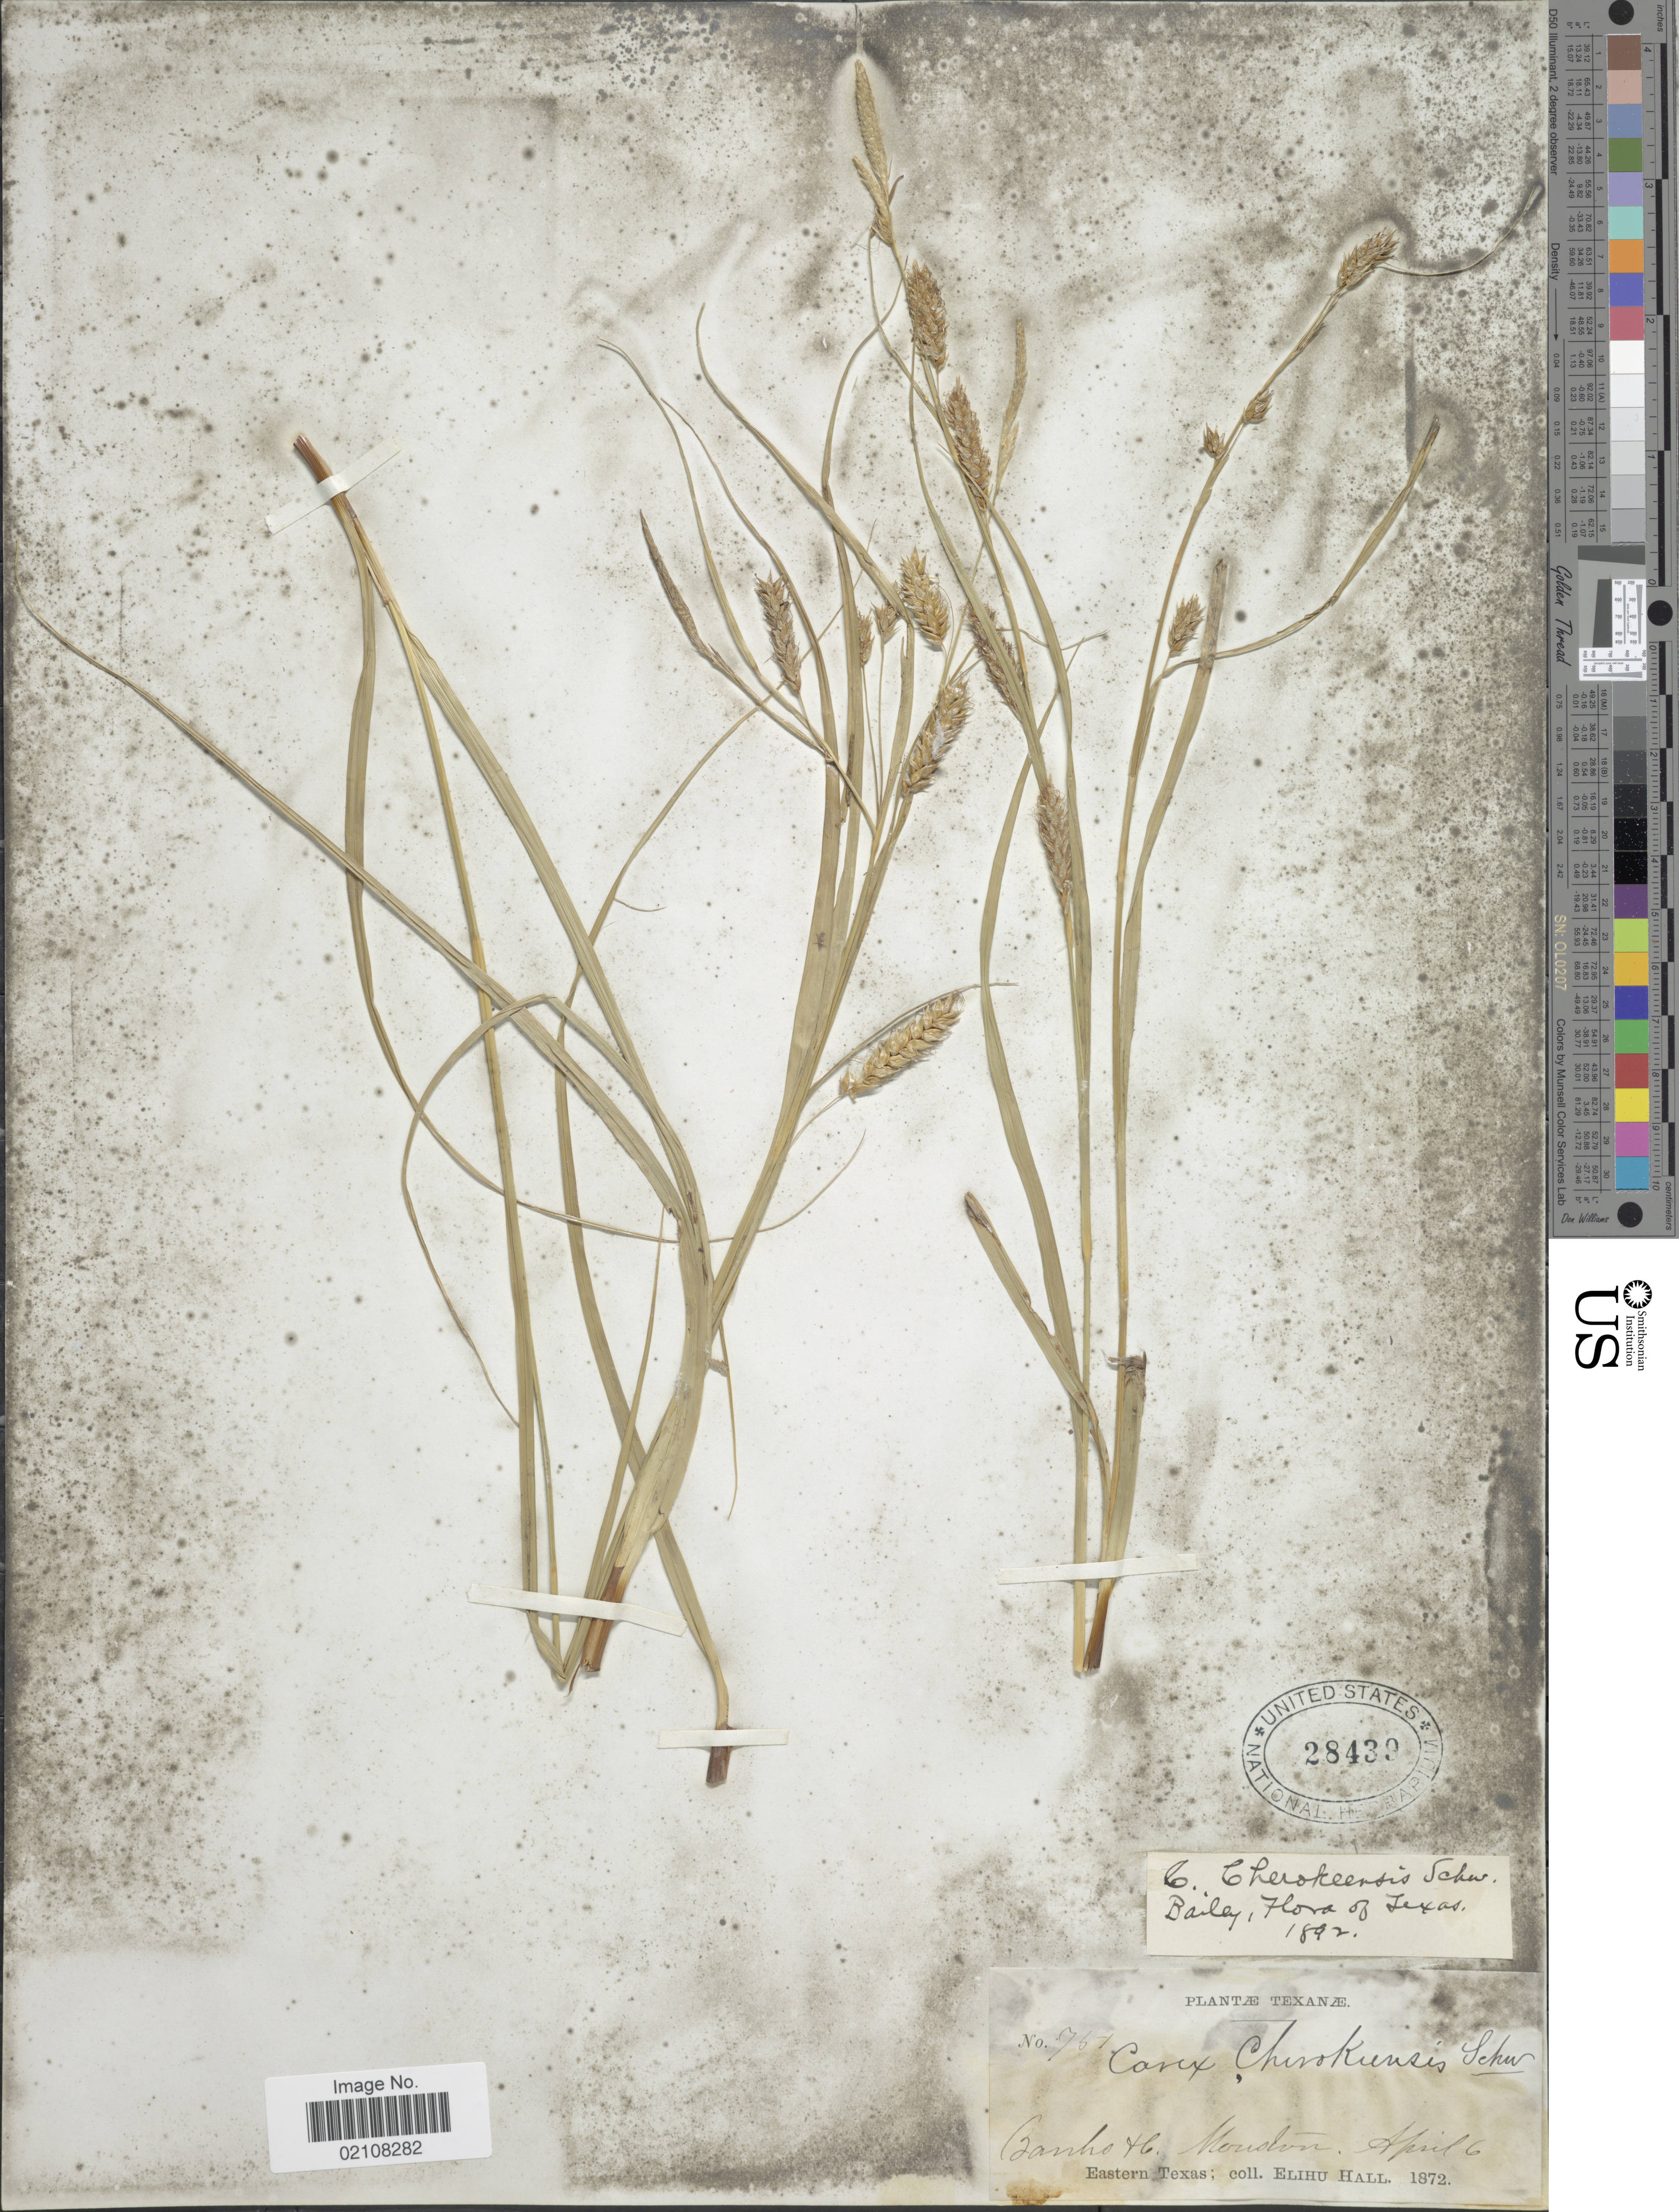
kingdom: Plantae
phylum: Tracheophyta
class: Liliopsida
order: Poales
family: Cyperaceae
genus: Carex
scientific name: Carex cherokeensis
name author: Schwein.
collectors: E. Hall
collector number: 751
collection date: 1872-04-06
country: United States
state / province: Texas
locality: Banho H. Houston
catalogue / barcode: US 28439